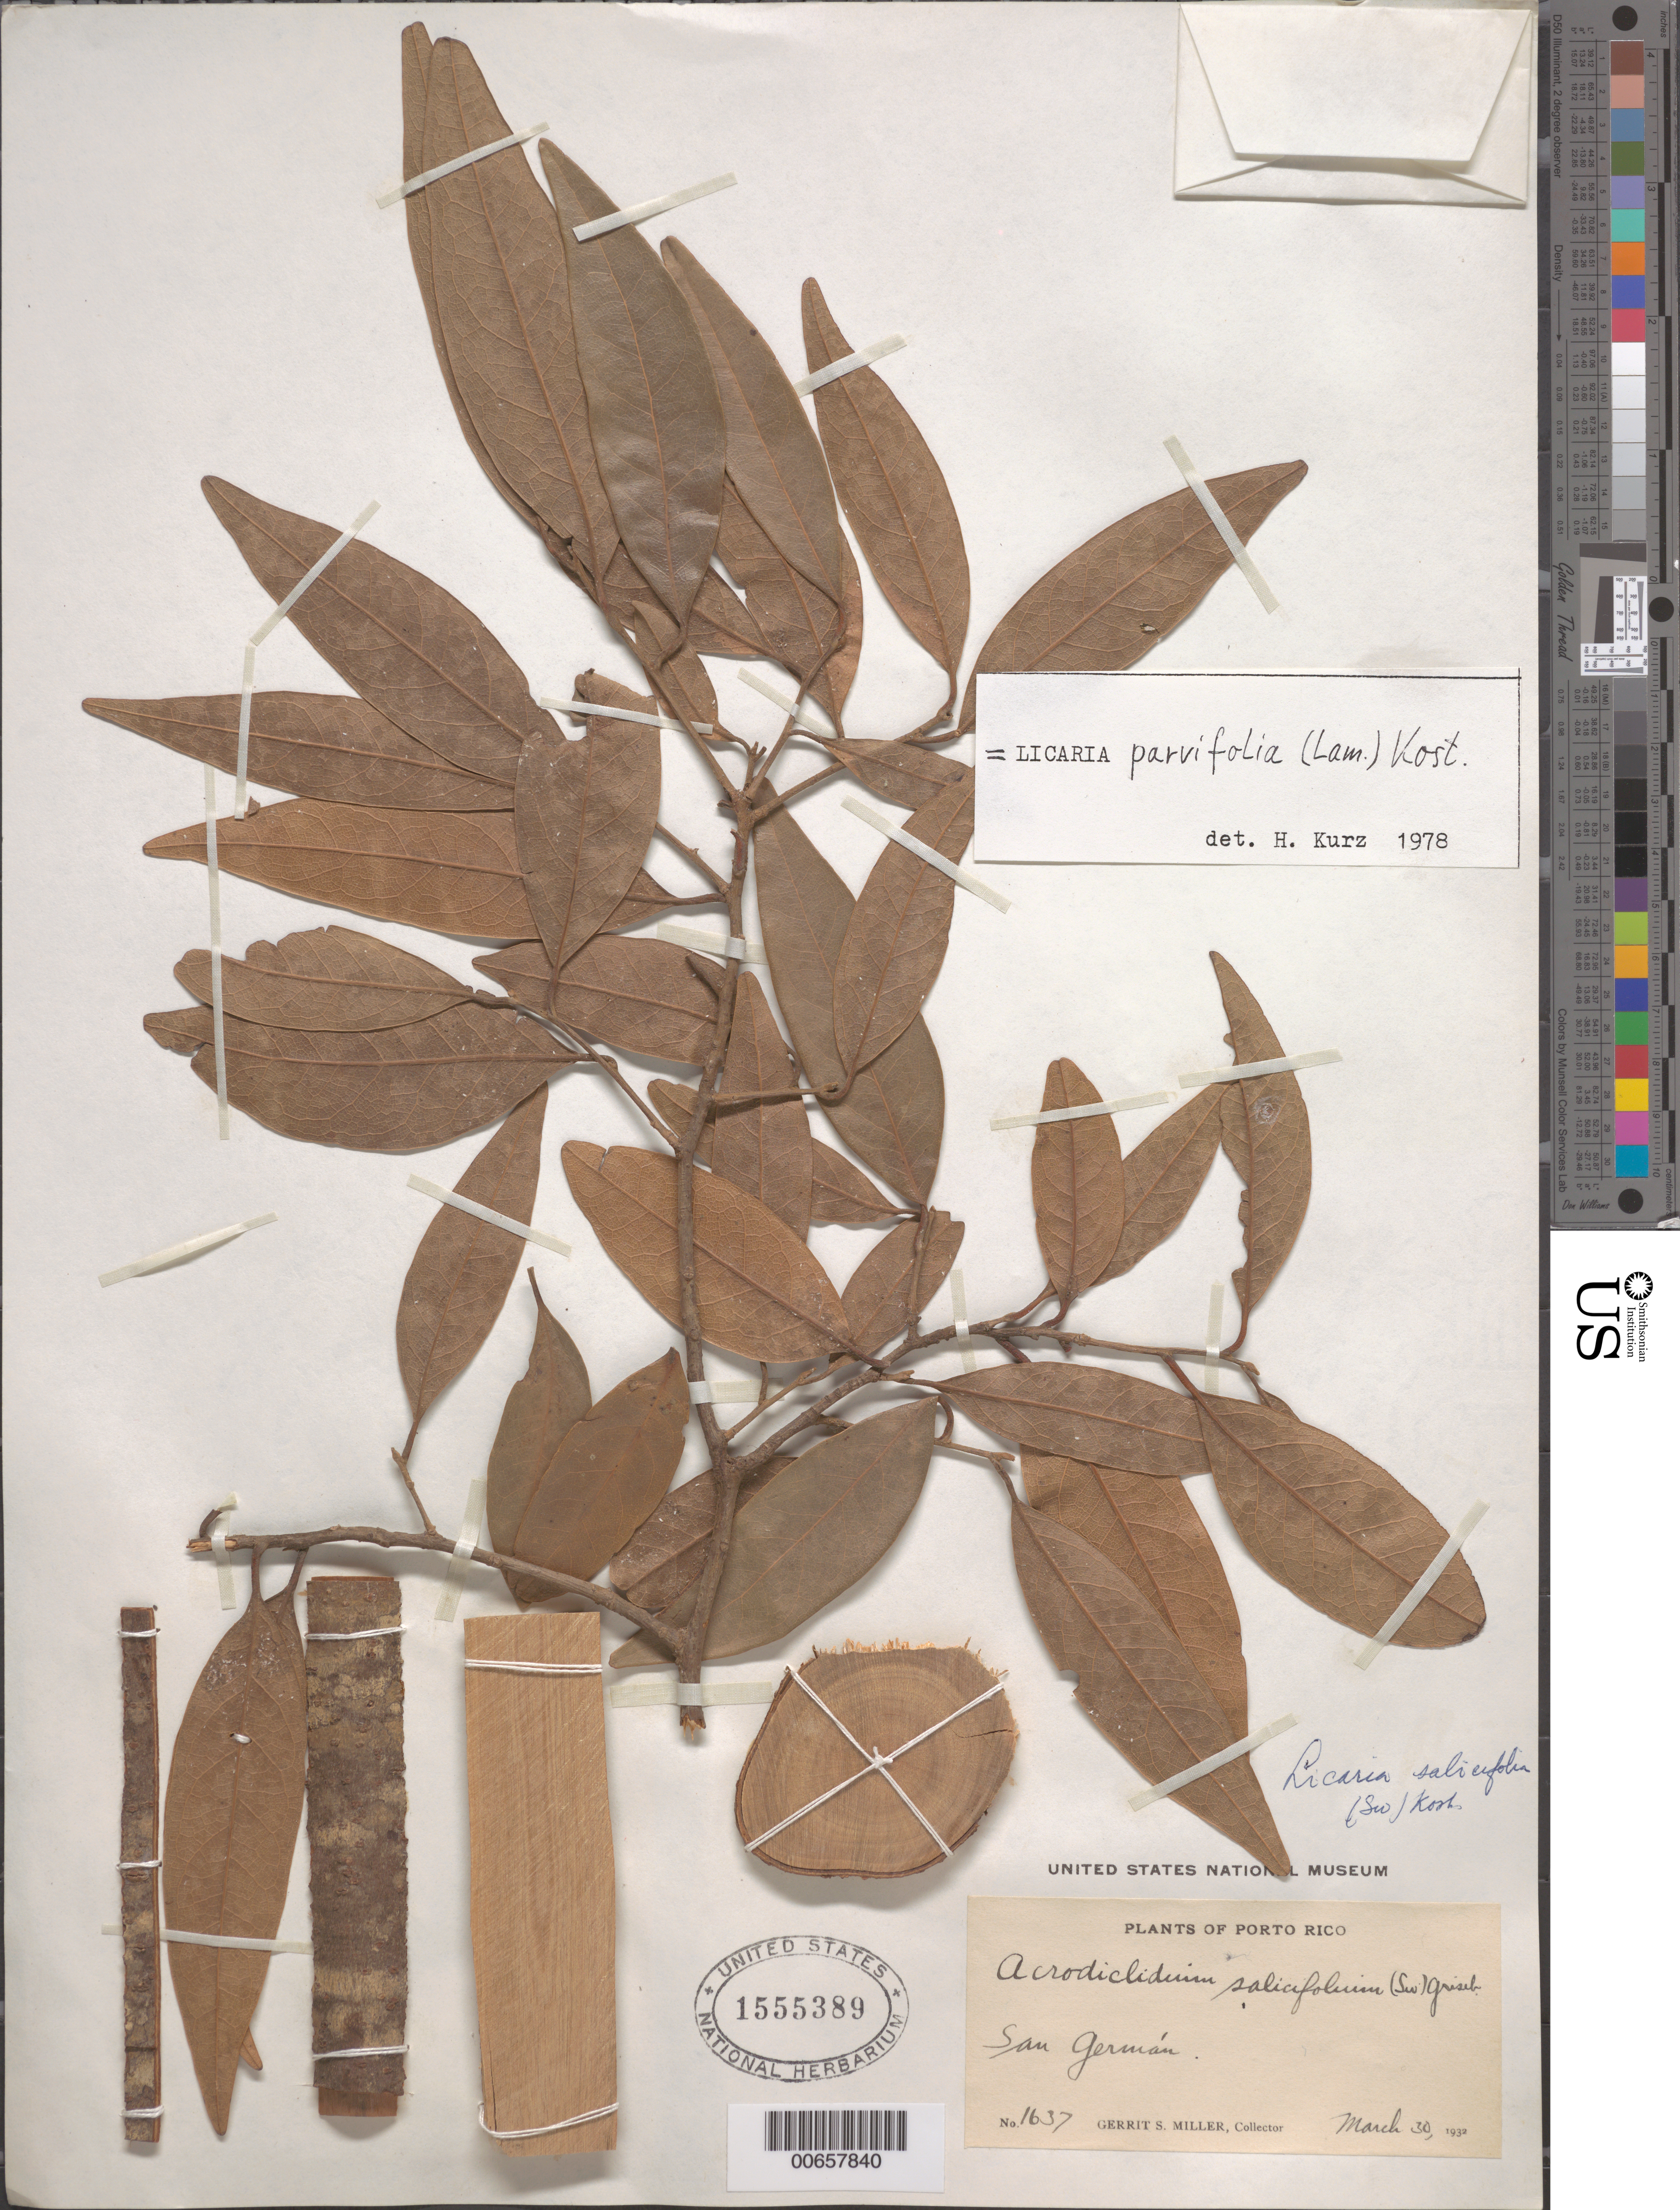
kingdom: Plantae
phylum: Tracheophyta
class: Magnoliopsida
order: Laurales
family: Lauraceae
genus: Licaria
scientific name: Licaria parvifolia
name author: (Lam.) Kosterm. ex León & Alain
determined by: Kurz, H.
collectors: G. S. Miller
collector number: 1637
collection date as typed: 30 Mar 1932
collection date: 1932-03-30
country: Puerto Rico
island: Greater Antilles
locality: San German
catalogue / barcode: US 1555389